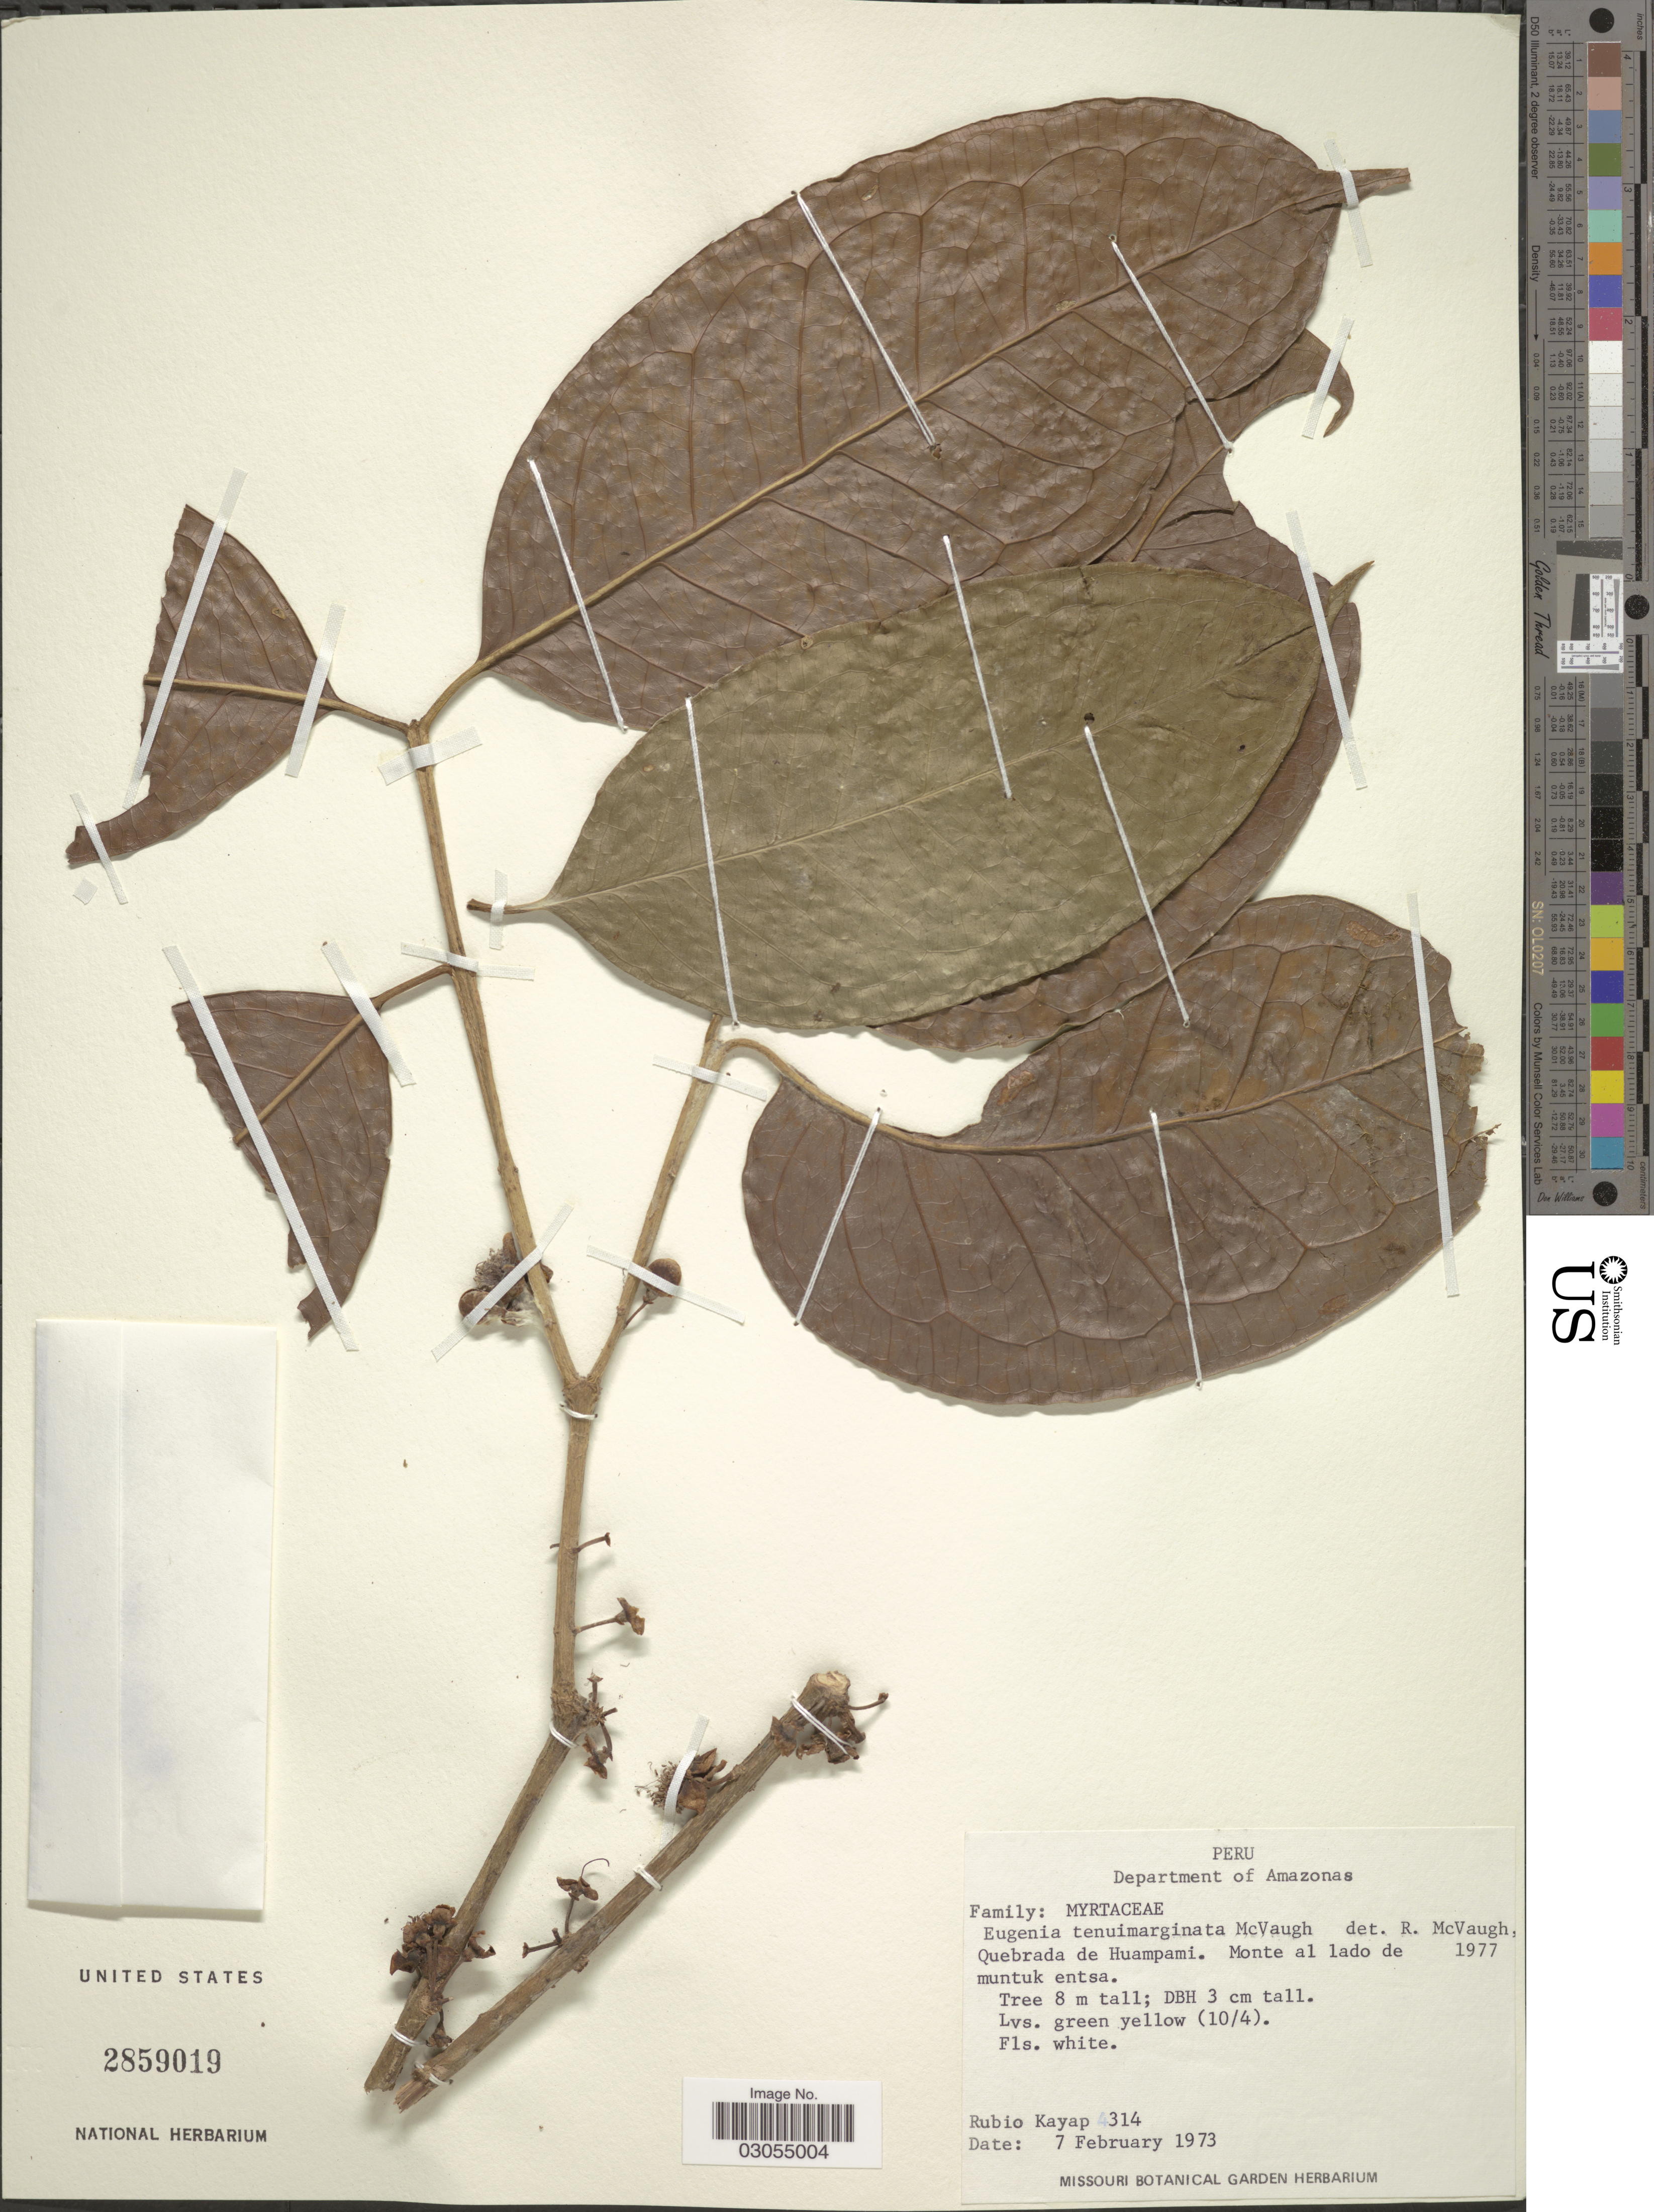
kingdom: Plantae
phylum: Tracheophyta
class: Magnoliopsida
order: Myrtales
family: Myrtaceae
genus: Eugenia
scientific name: Eugenia tenuimarginata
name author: McVaugh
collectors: R. Kayap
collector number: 314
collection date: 1973-02-07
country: Peru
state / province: Amazonas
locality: Quebrada de Huampami. Monte al lado de muntuk entsa.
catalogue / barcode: US 2859019